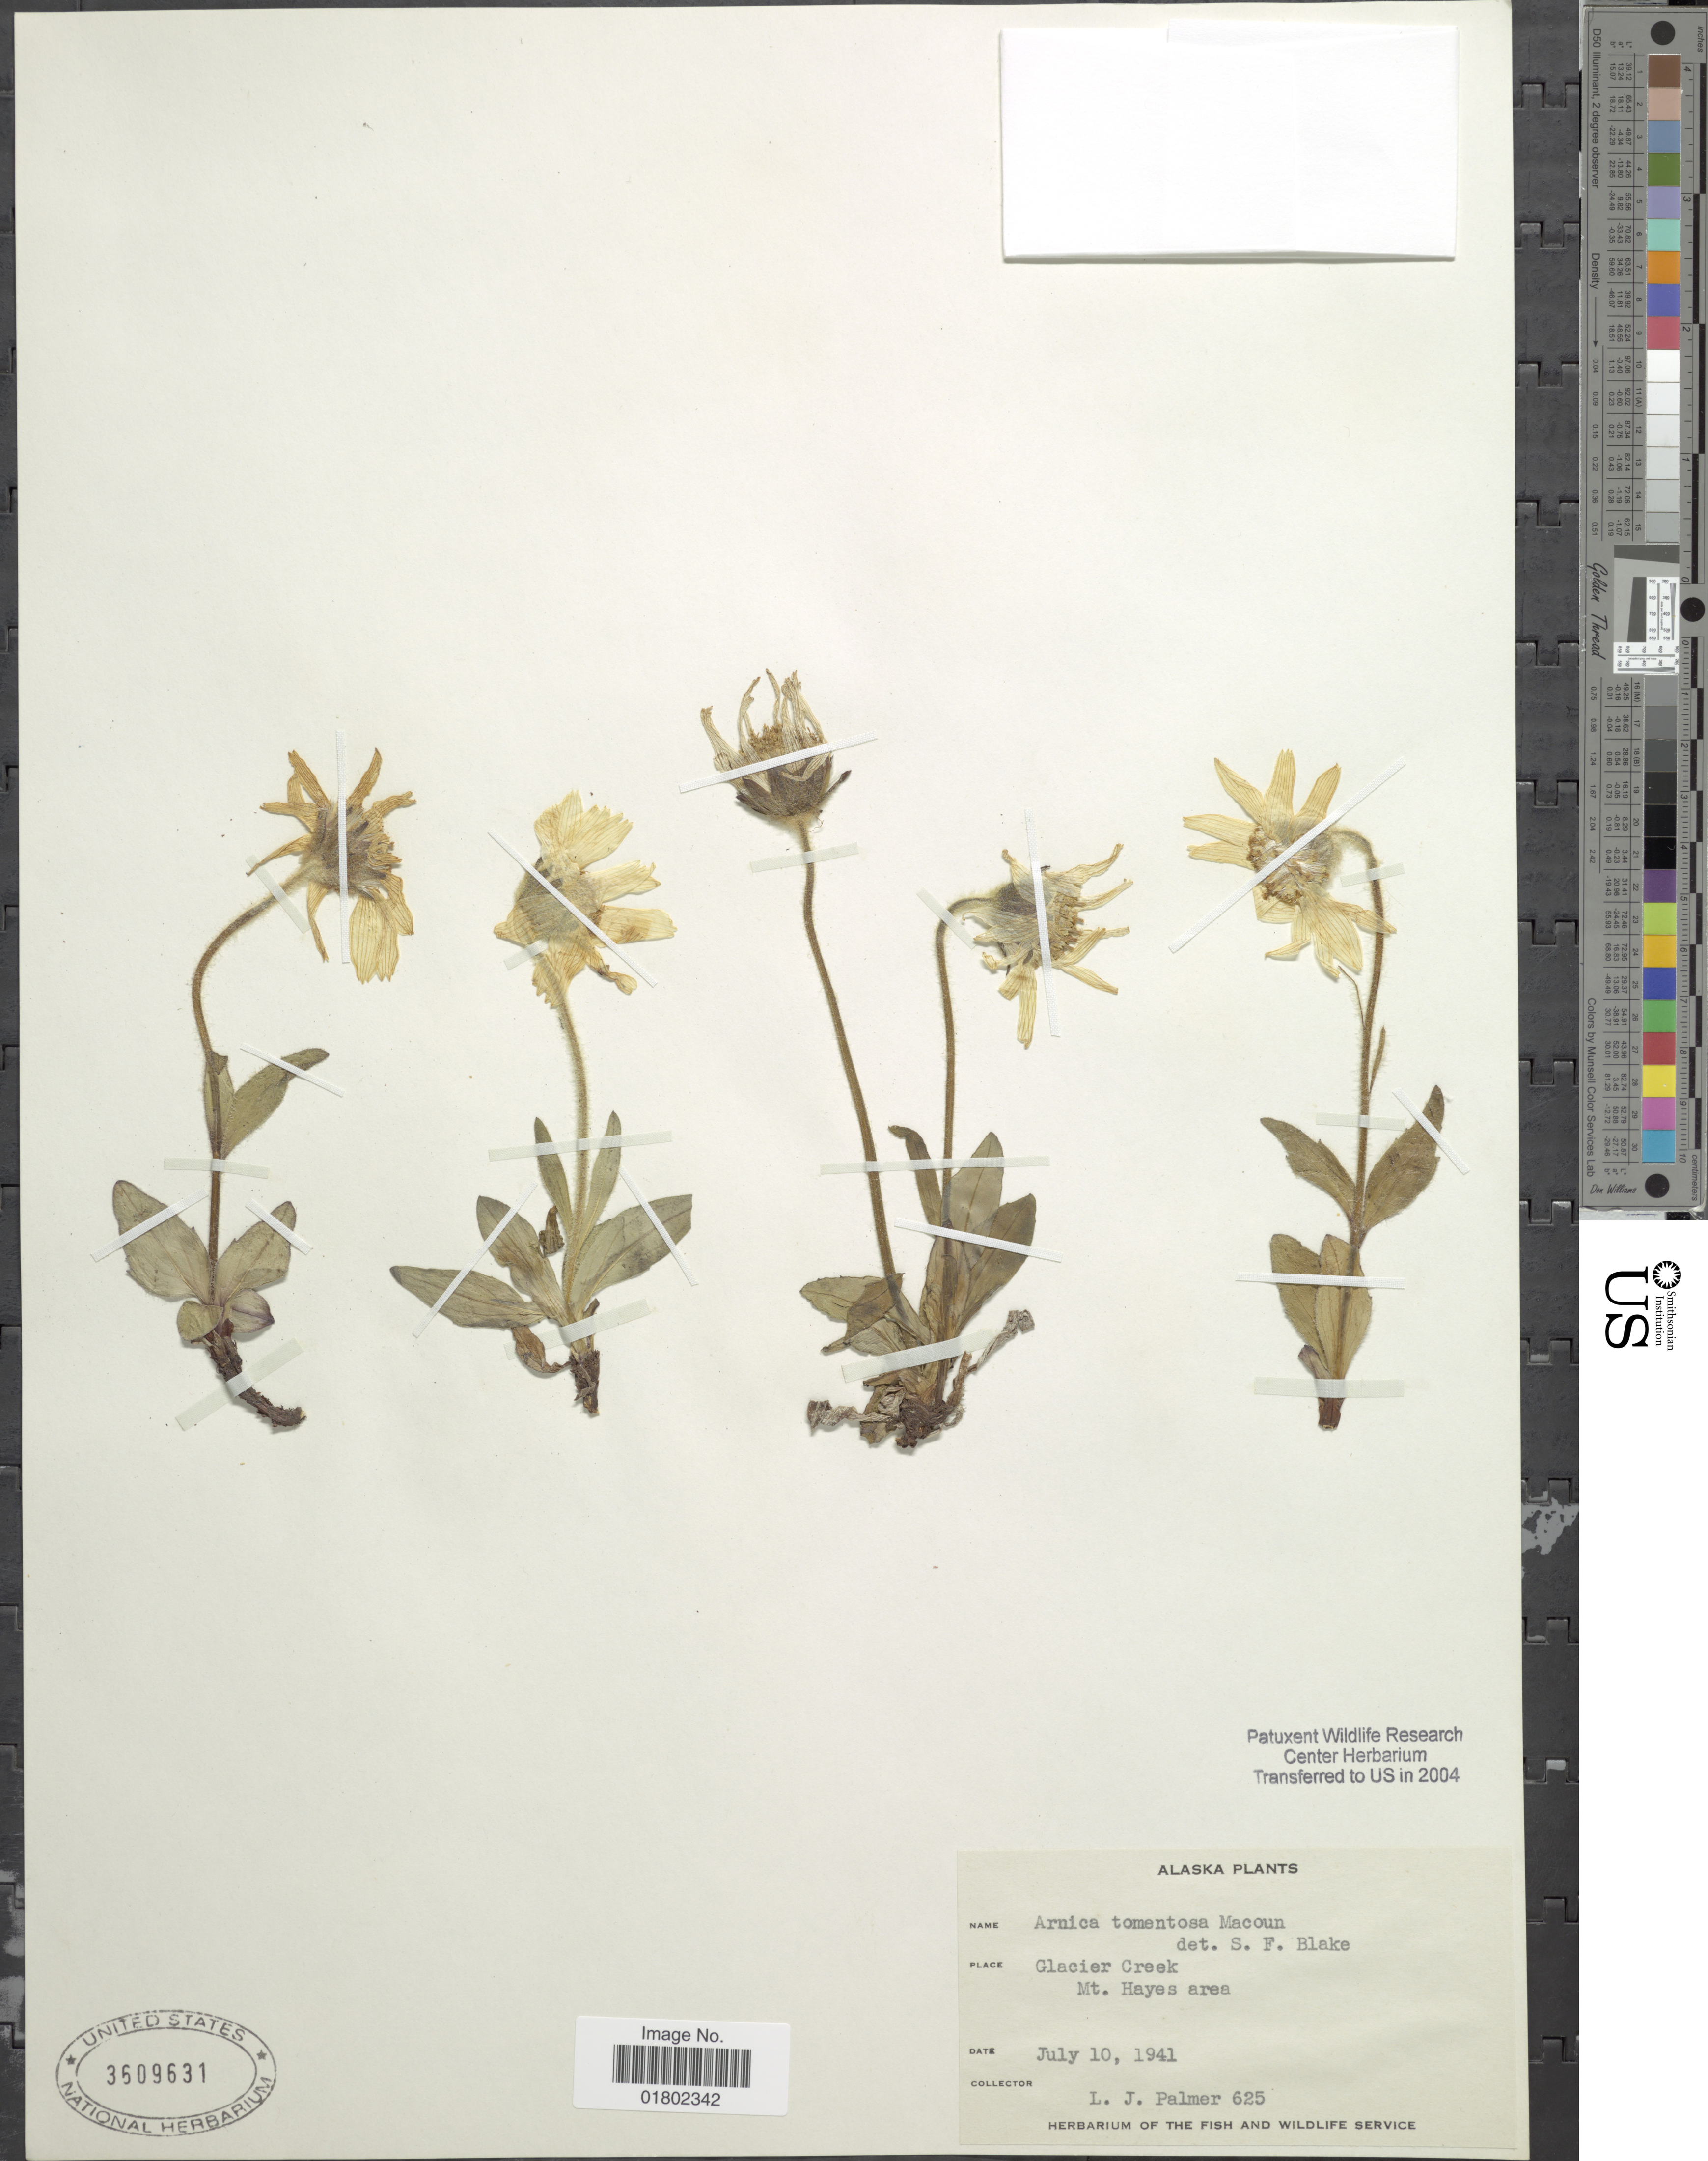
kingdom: Plantae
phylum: Tracheophyta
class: Magnoliopsida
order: Asterales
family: Asteraceae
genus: Arnica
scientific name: Arnica alpina subsp. tomentosa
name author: (Macoun) Maguire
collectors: L. J. Palmer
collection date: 1941-07-10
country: United States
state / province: Alaska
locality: Glacier Creek, Mt. Hayes area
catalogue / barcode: US 3509631